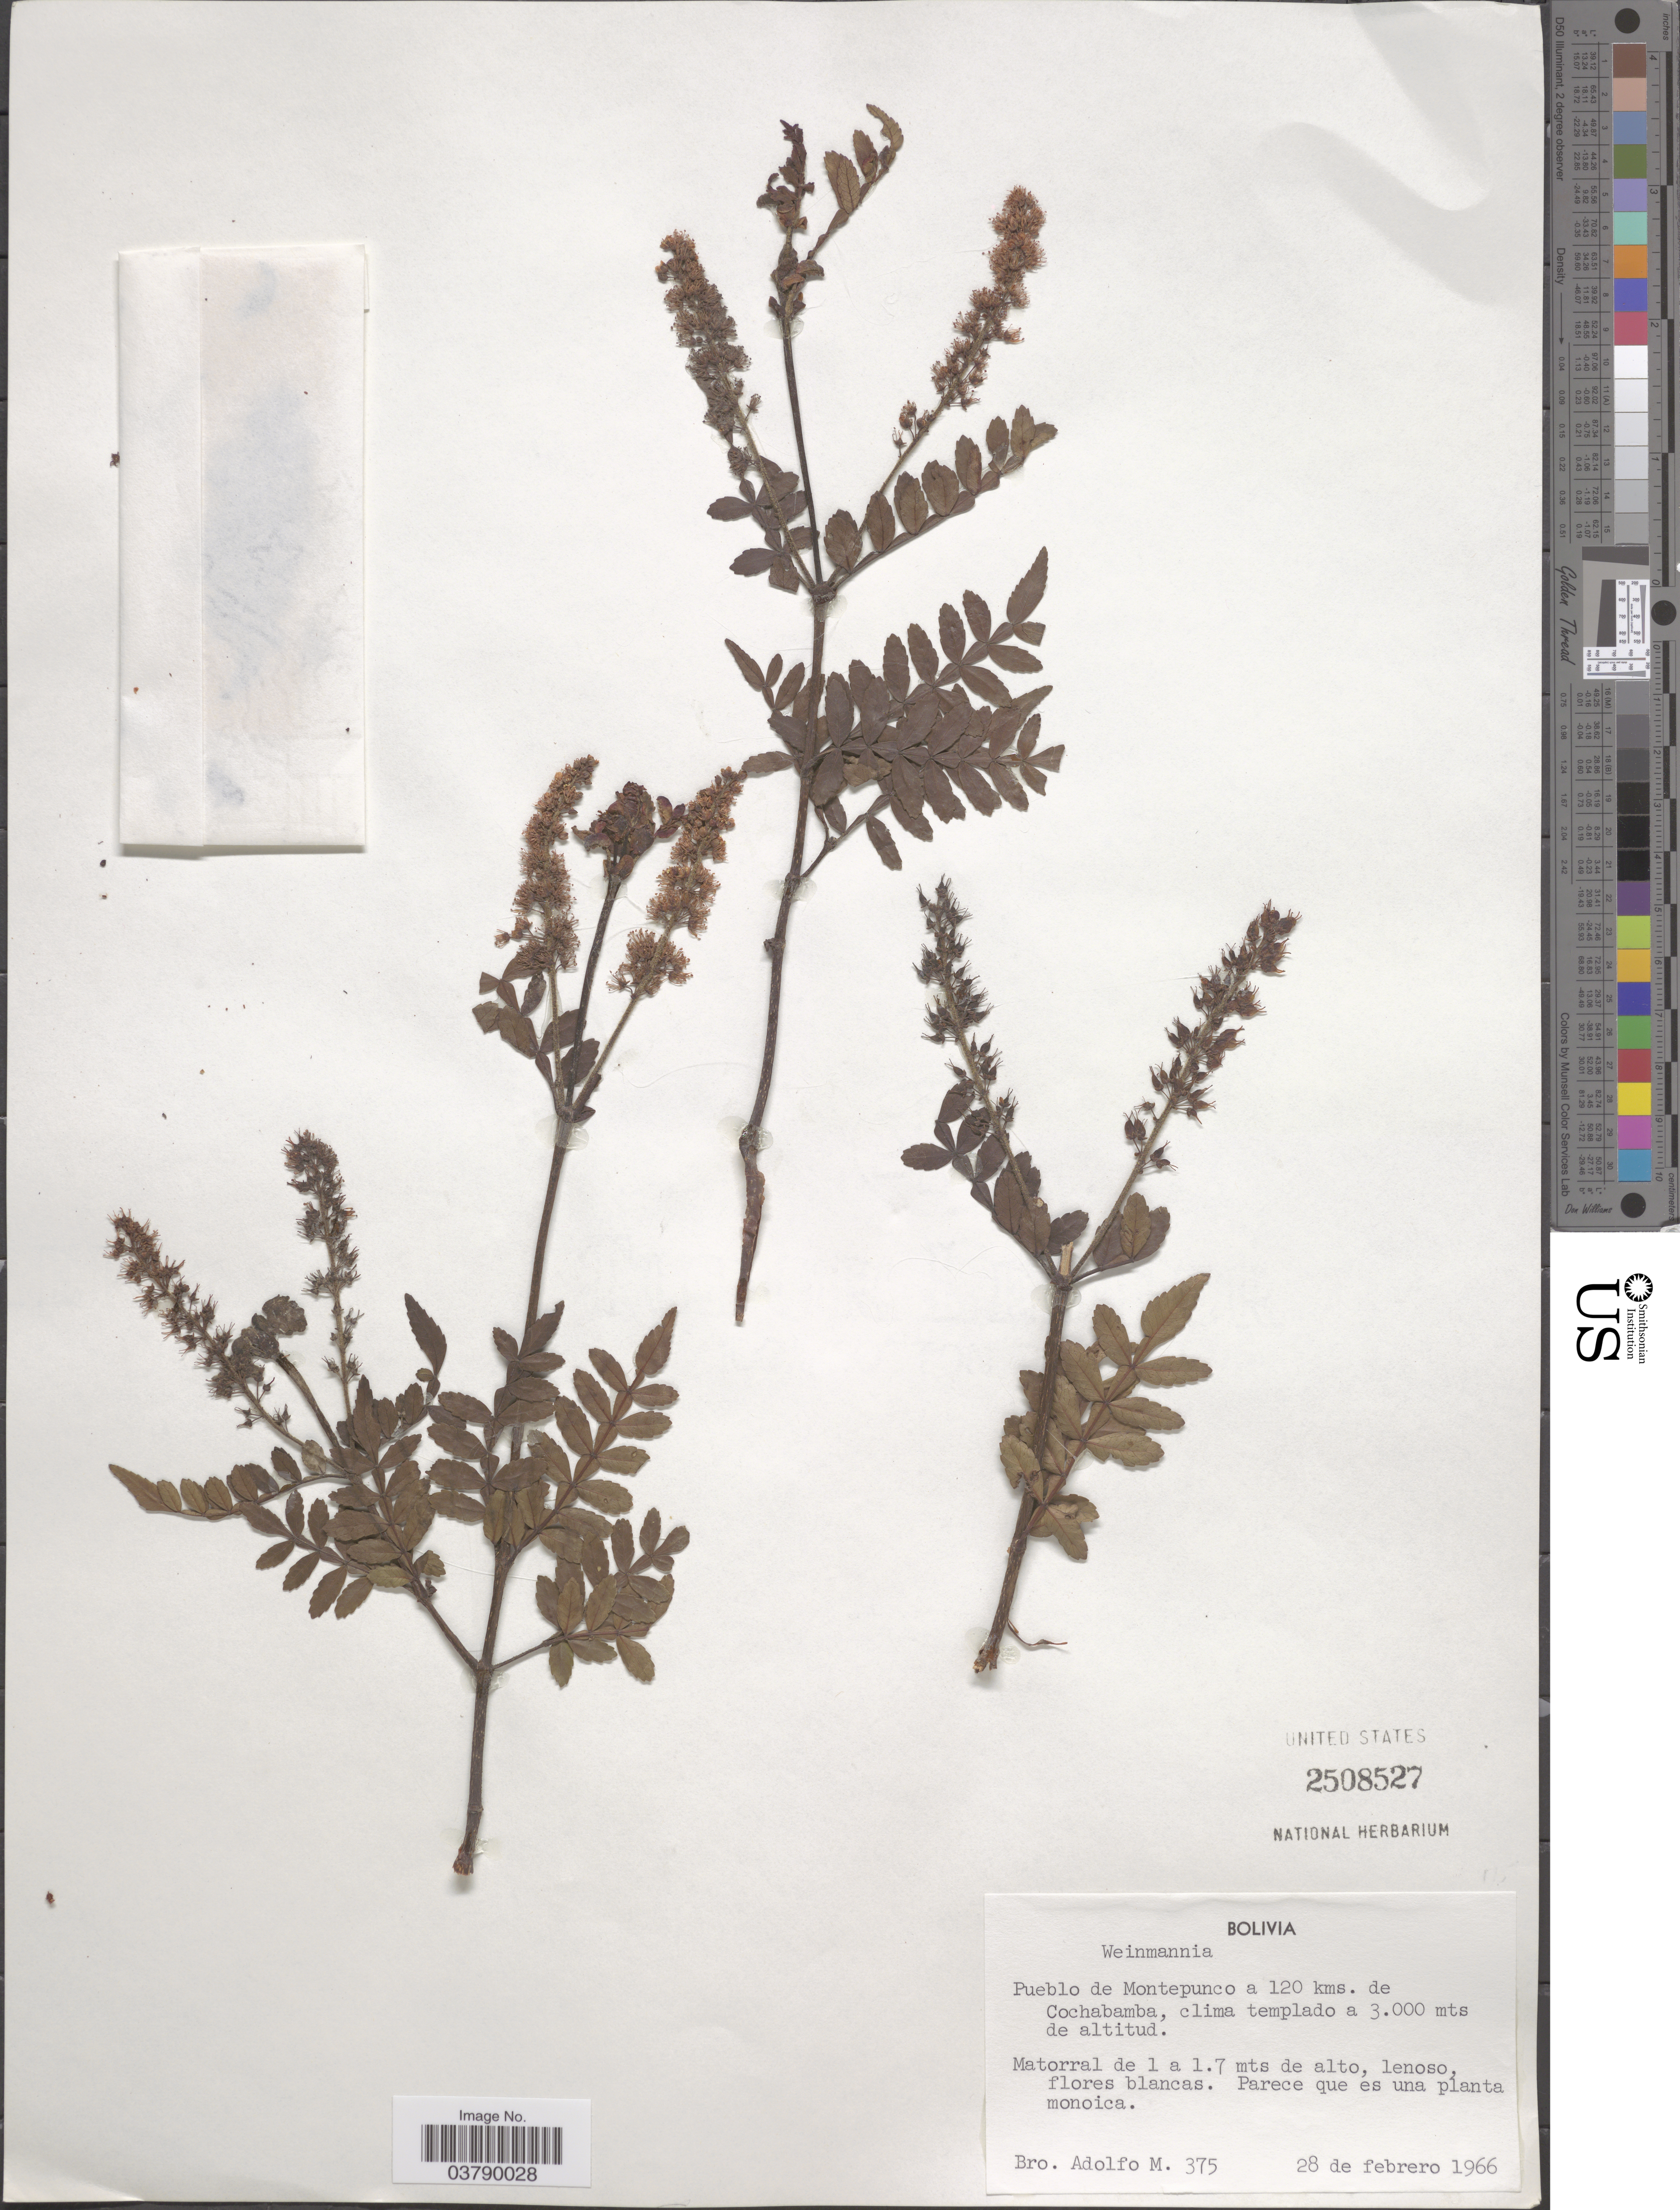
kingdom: Plantae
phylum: Tracheophyta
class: Magnoliopsida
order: Oxalidales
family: Cunoniaceae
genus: Weinmannia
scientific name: Weinmannia sp.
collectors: Bro. Adolfo M.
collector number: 375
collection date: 1966-02-28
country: Bolivia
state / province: Cochabamba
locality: Pueblo de Montepunco a 120 kms. de Cochabamba.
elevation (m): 3000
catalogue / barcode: US 2508527